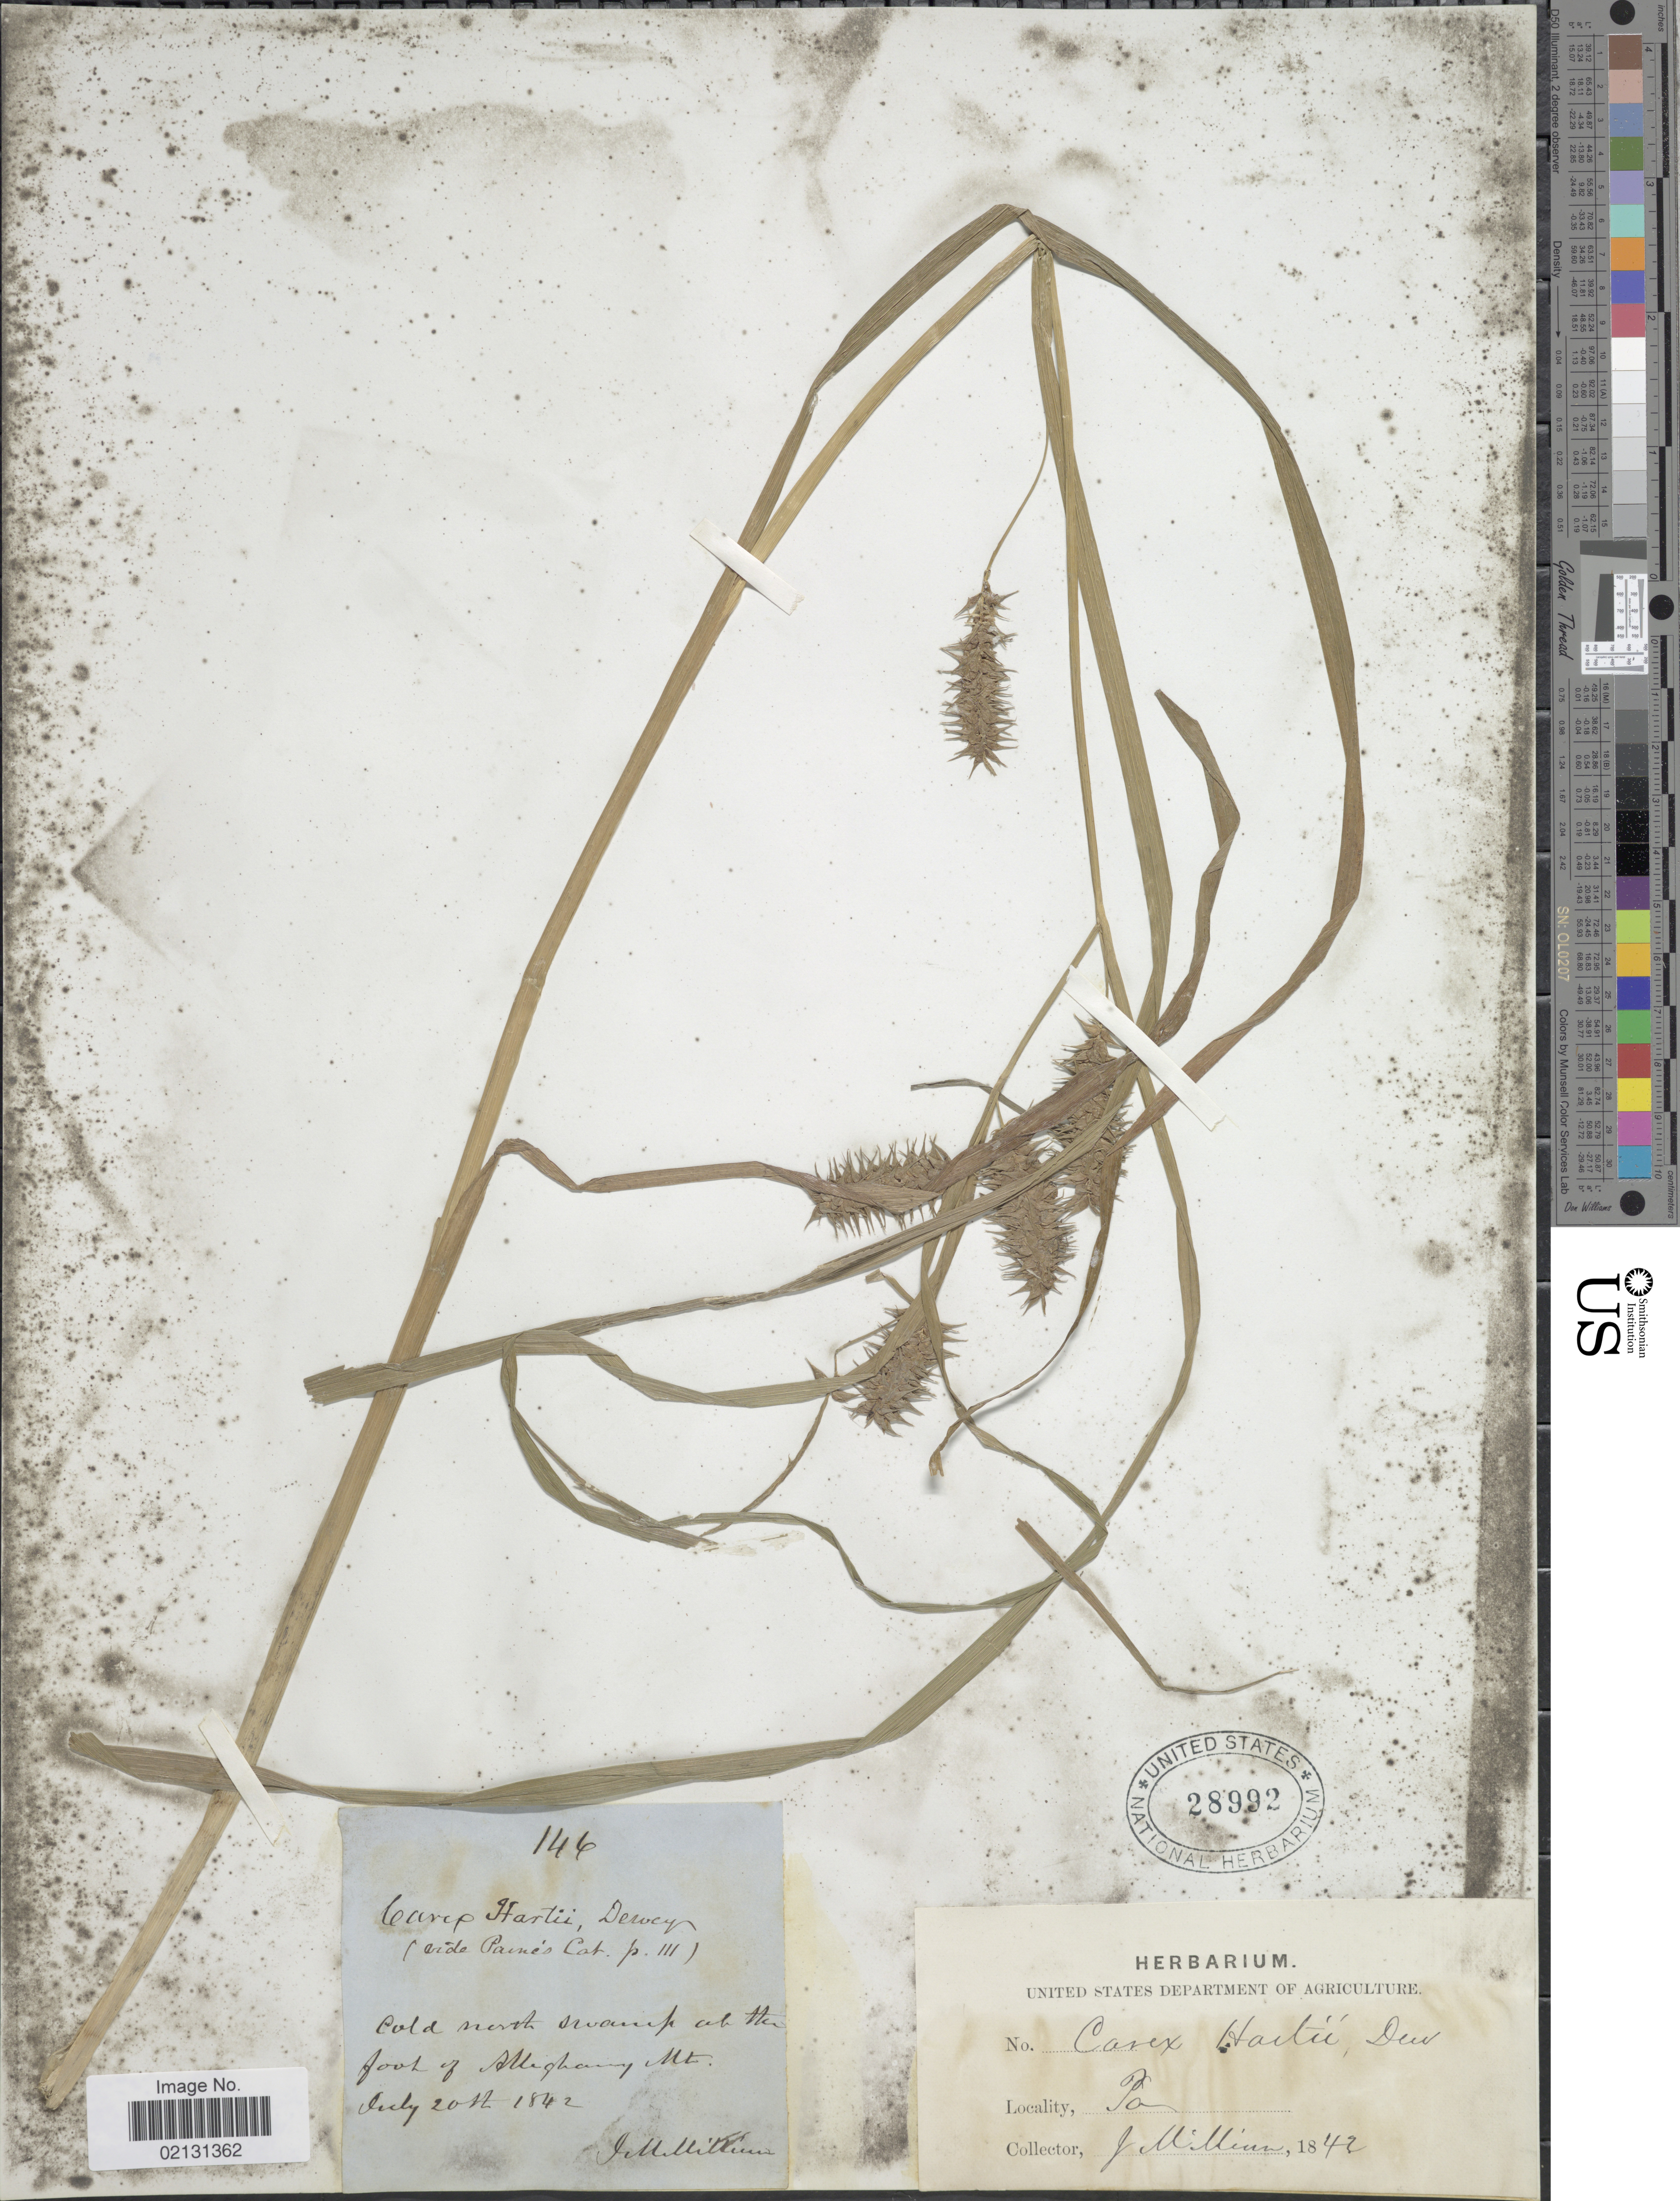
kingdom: Plantae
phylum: Tracheophyta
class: Liliopsida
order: Poales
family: Cyperaceae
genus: Carex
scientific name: Carex retrorsa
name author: Schwein.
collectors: J. McMinn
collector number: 146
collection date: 1842-07-20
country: United States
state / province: Pennsylvania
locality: Cold north swamp at the foot of Alleghany mt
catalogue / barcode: US 28992